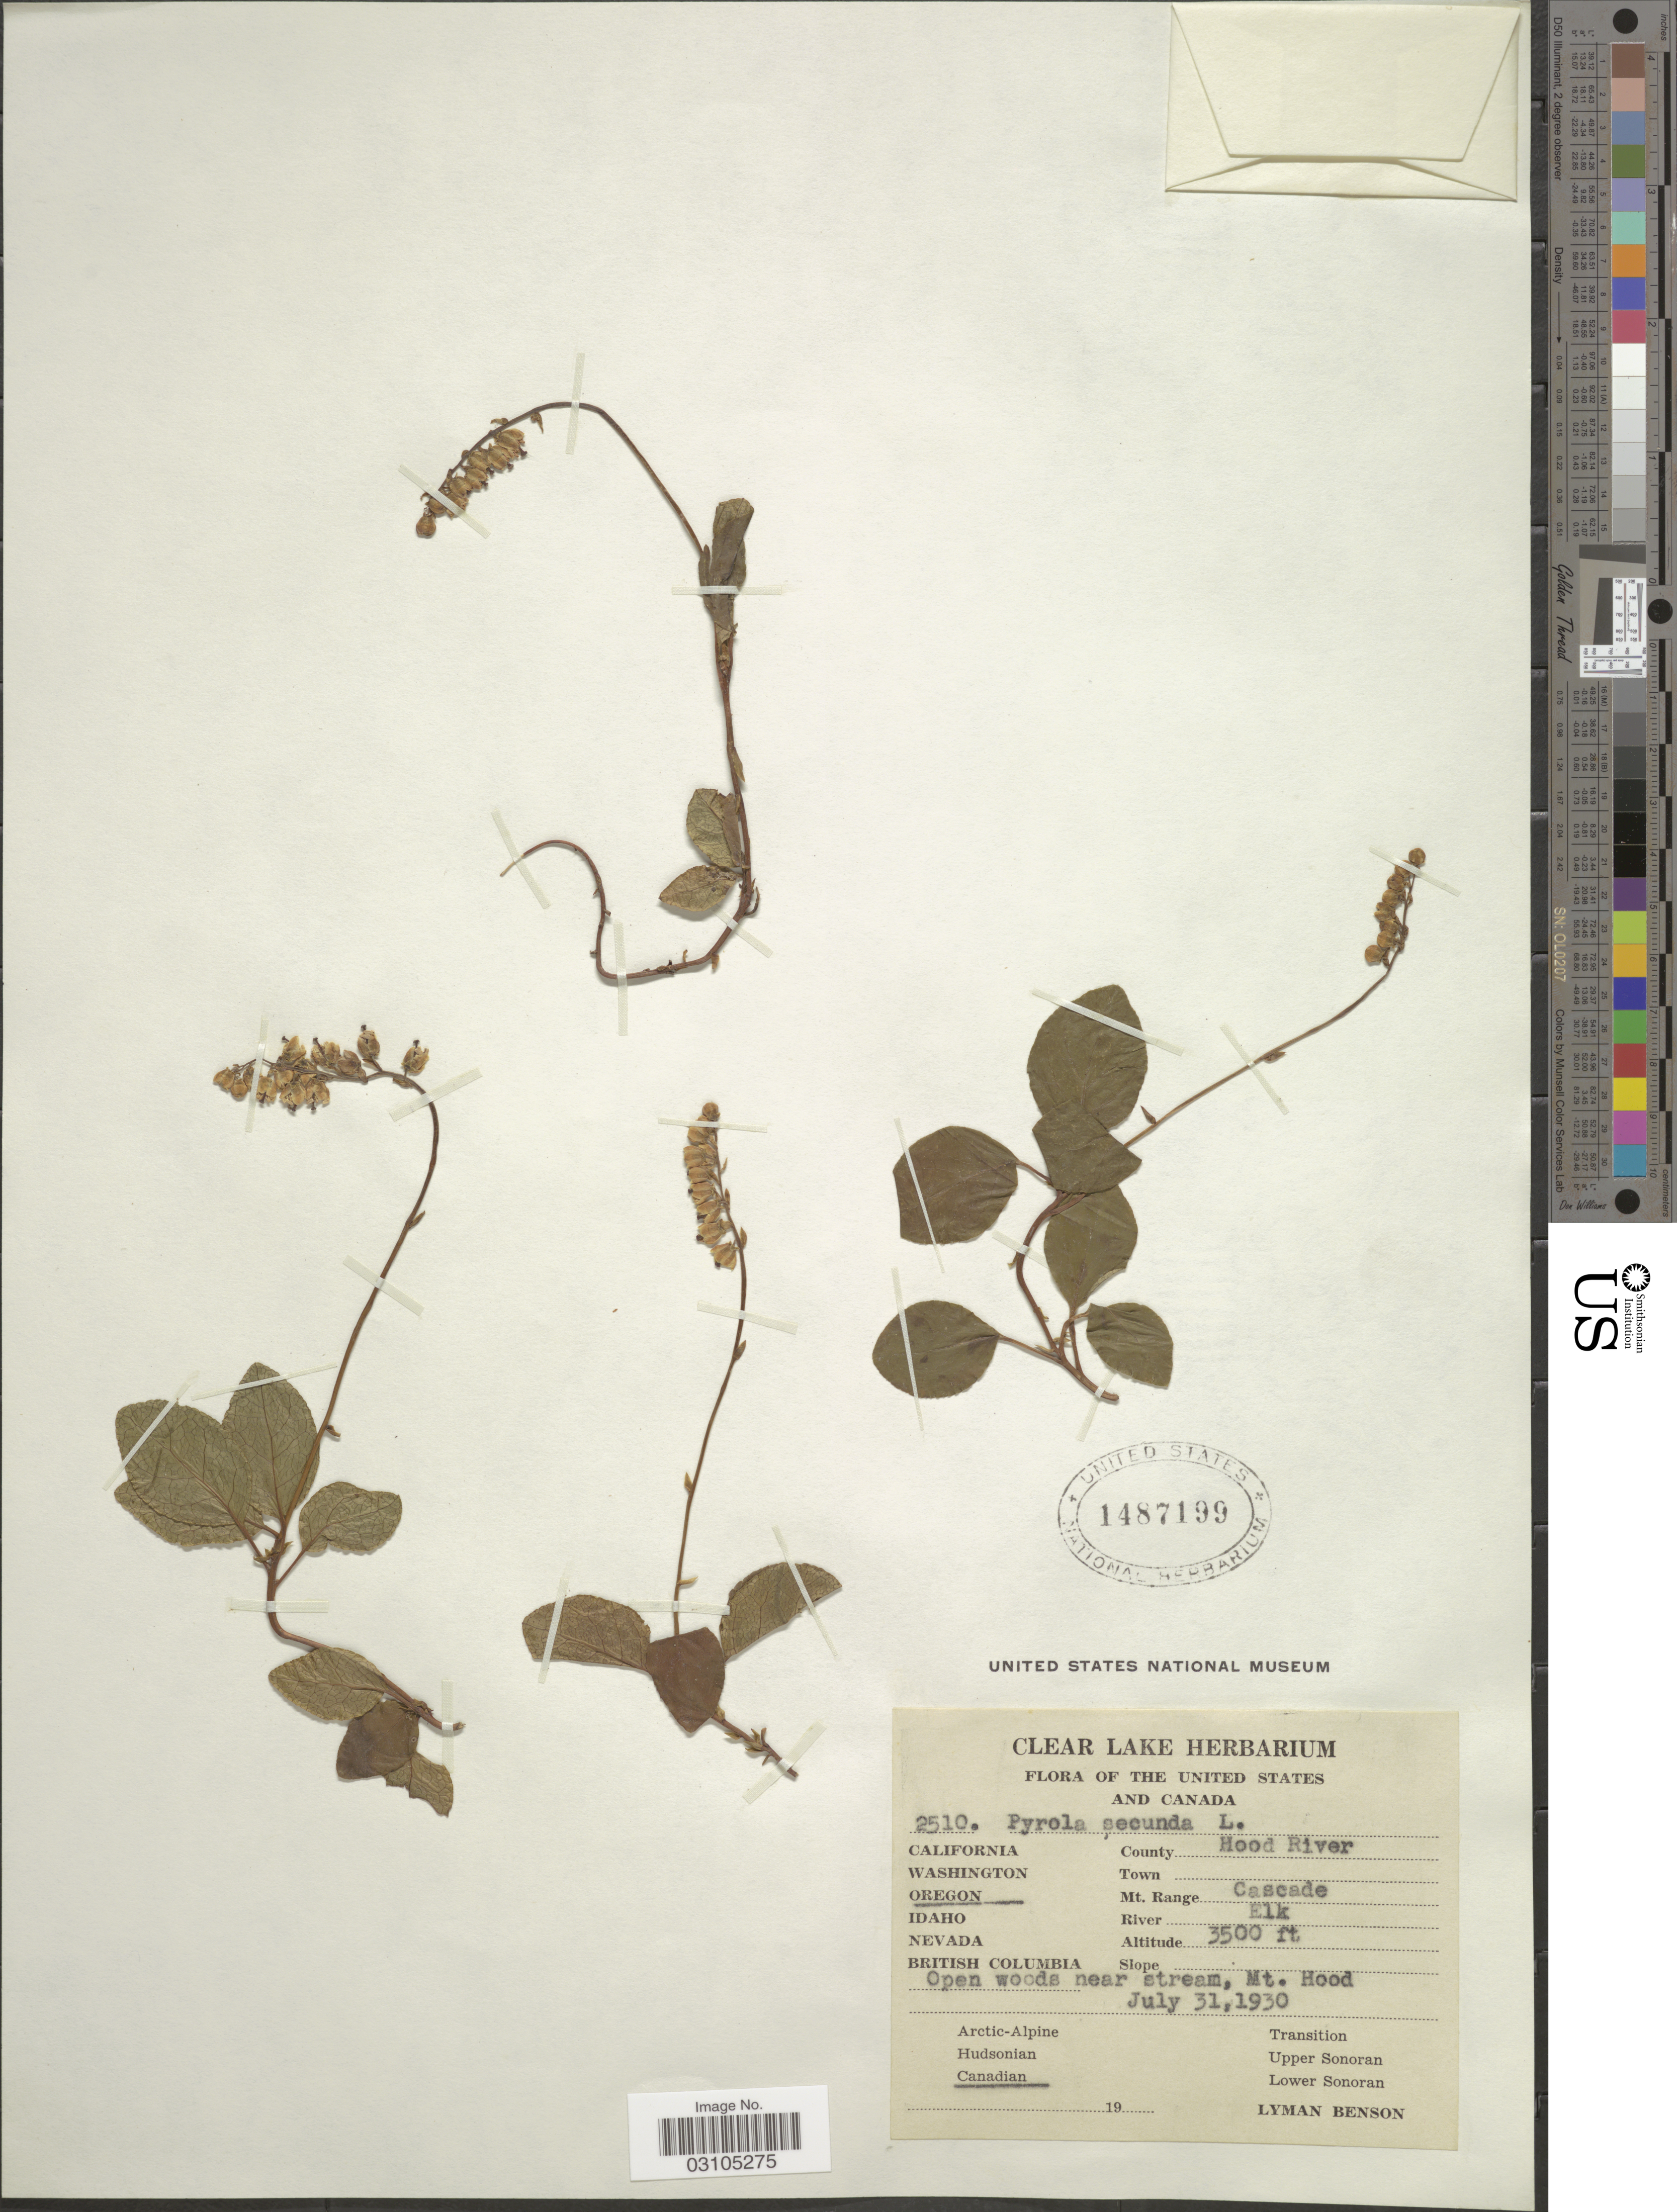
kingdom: Plantae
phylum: Tracheophyta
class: Magnoliopsida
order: Ericales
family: Ericaceae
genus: Orthilia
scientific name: Orthilia secunda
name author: (L.) House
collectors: L. D. Benson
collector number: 2510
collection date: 1930-07-31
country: United States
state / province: Oregon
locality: County Hood River. Mt. Range Cascade, River Elk. Canadian.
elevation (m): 1067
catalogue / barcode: US 1487199